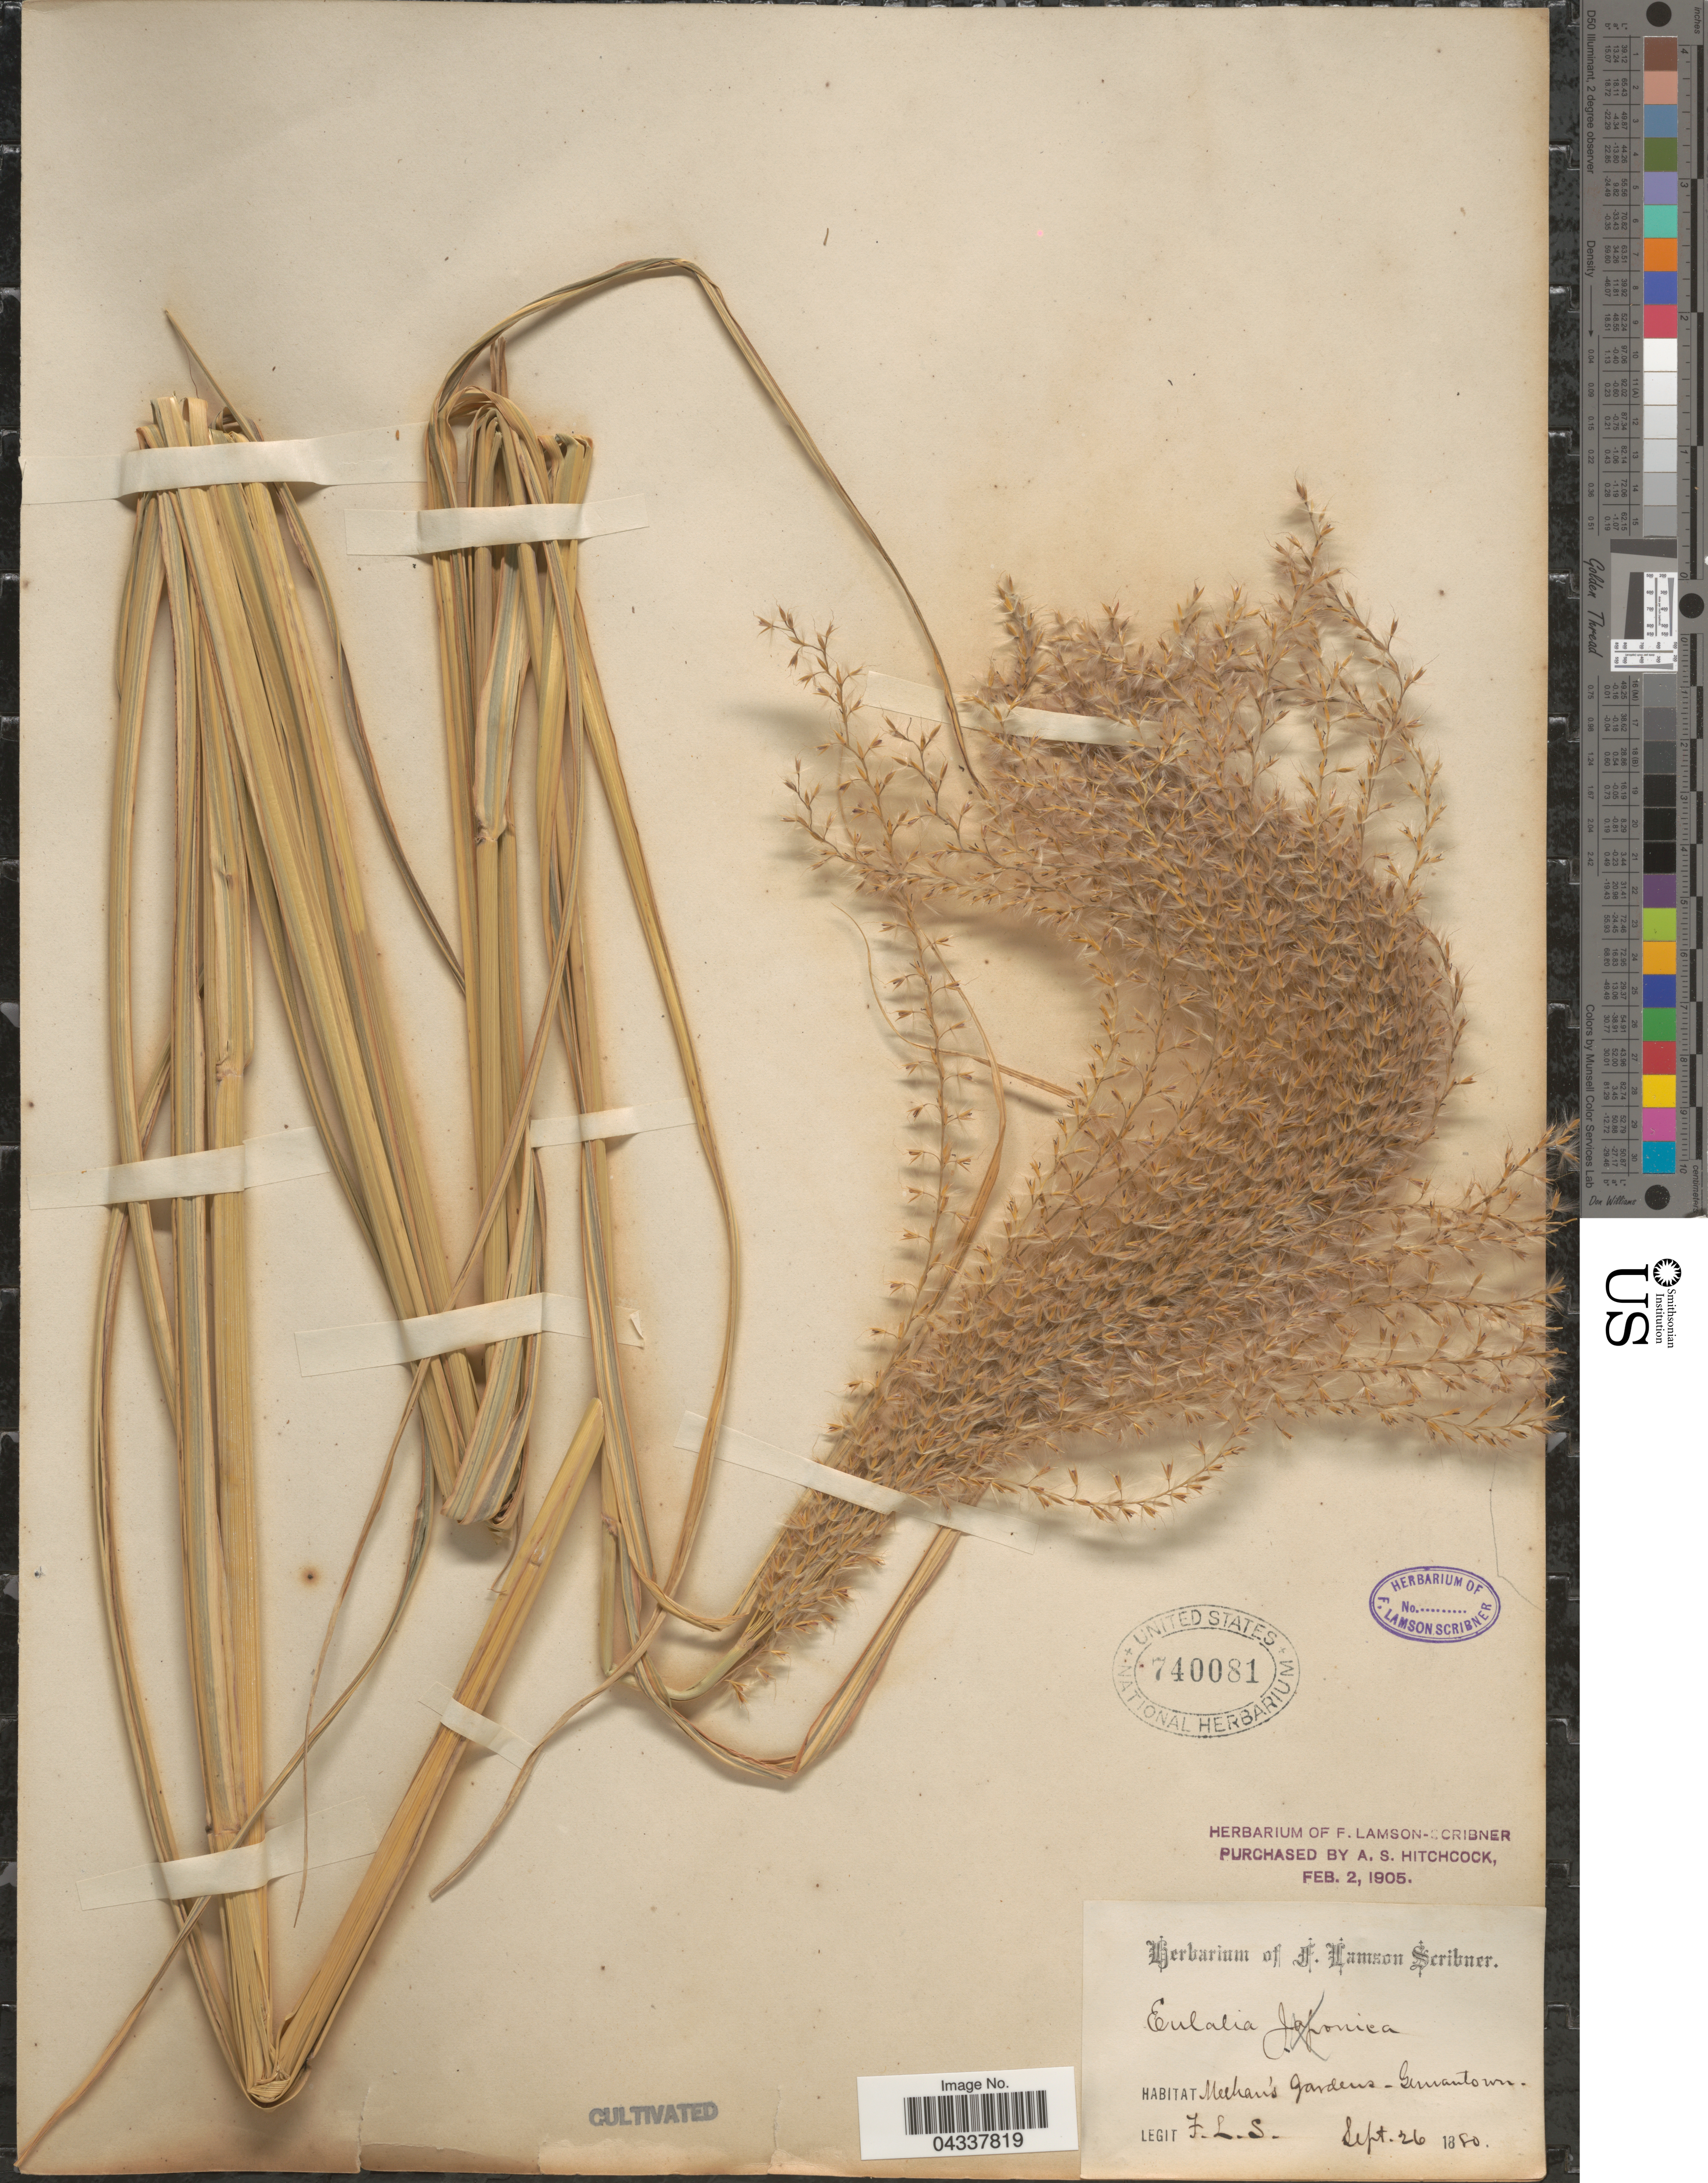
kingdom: Plantae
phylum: Tracheophyta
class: Liliopsida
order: Poales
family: Poaceae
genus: Miscanthus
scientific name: Miscanthus sinensis var. variegatus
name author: Beal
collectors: F. Lamson-Scribner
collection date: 1850-09-26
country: United States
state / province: Pennsylvania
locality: Meehan's Gardens. Germantown.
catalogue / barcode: US 740081